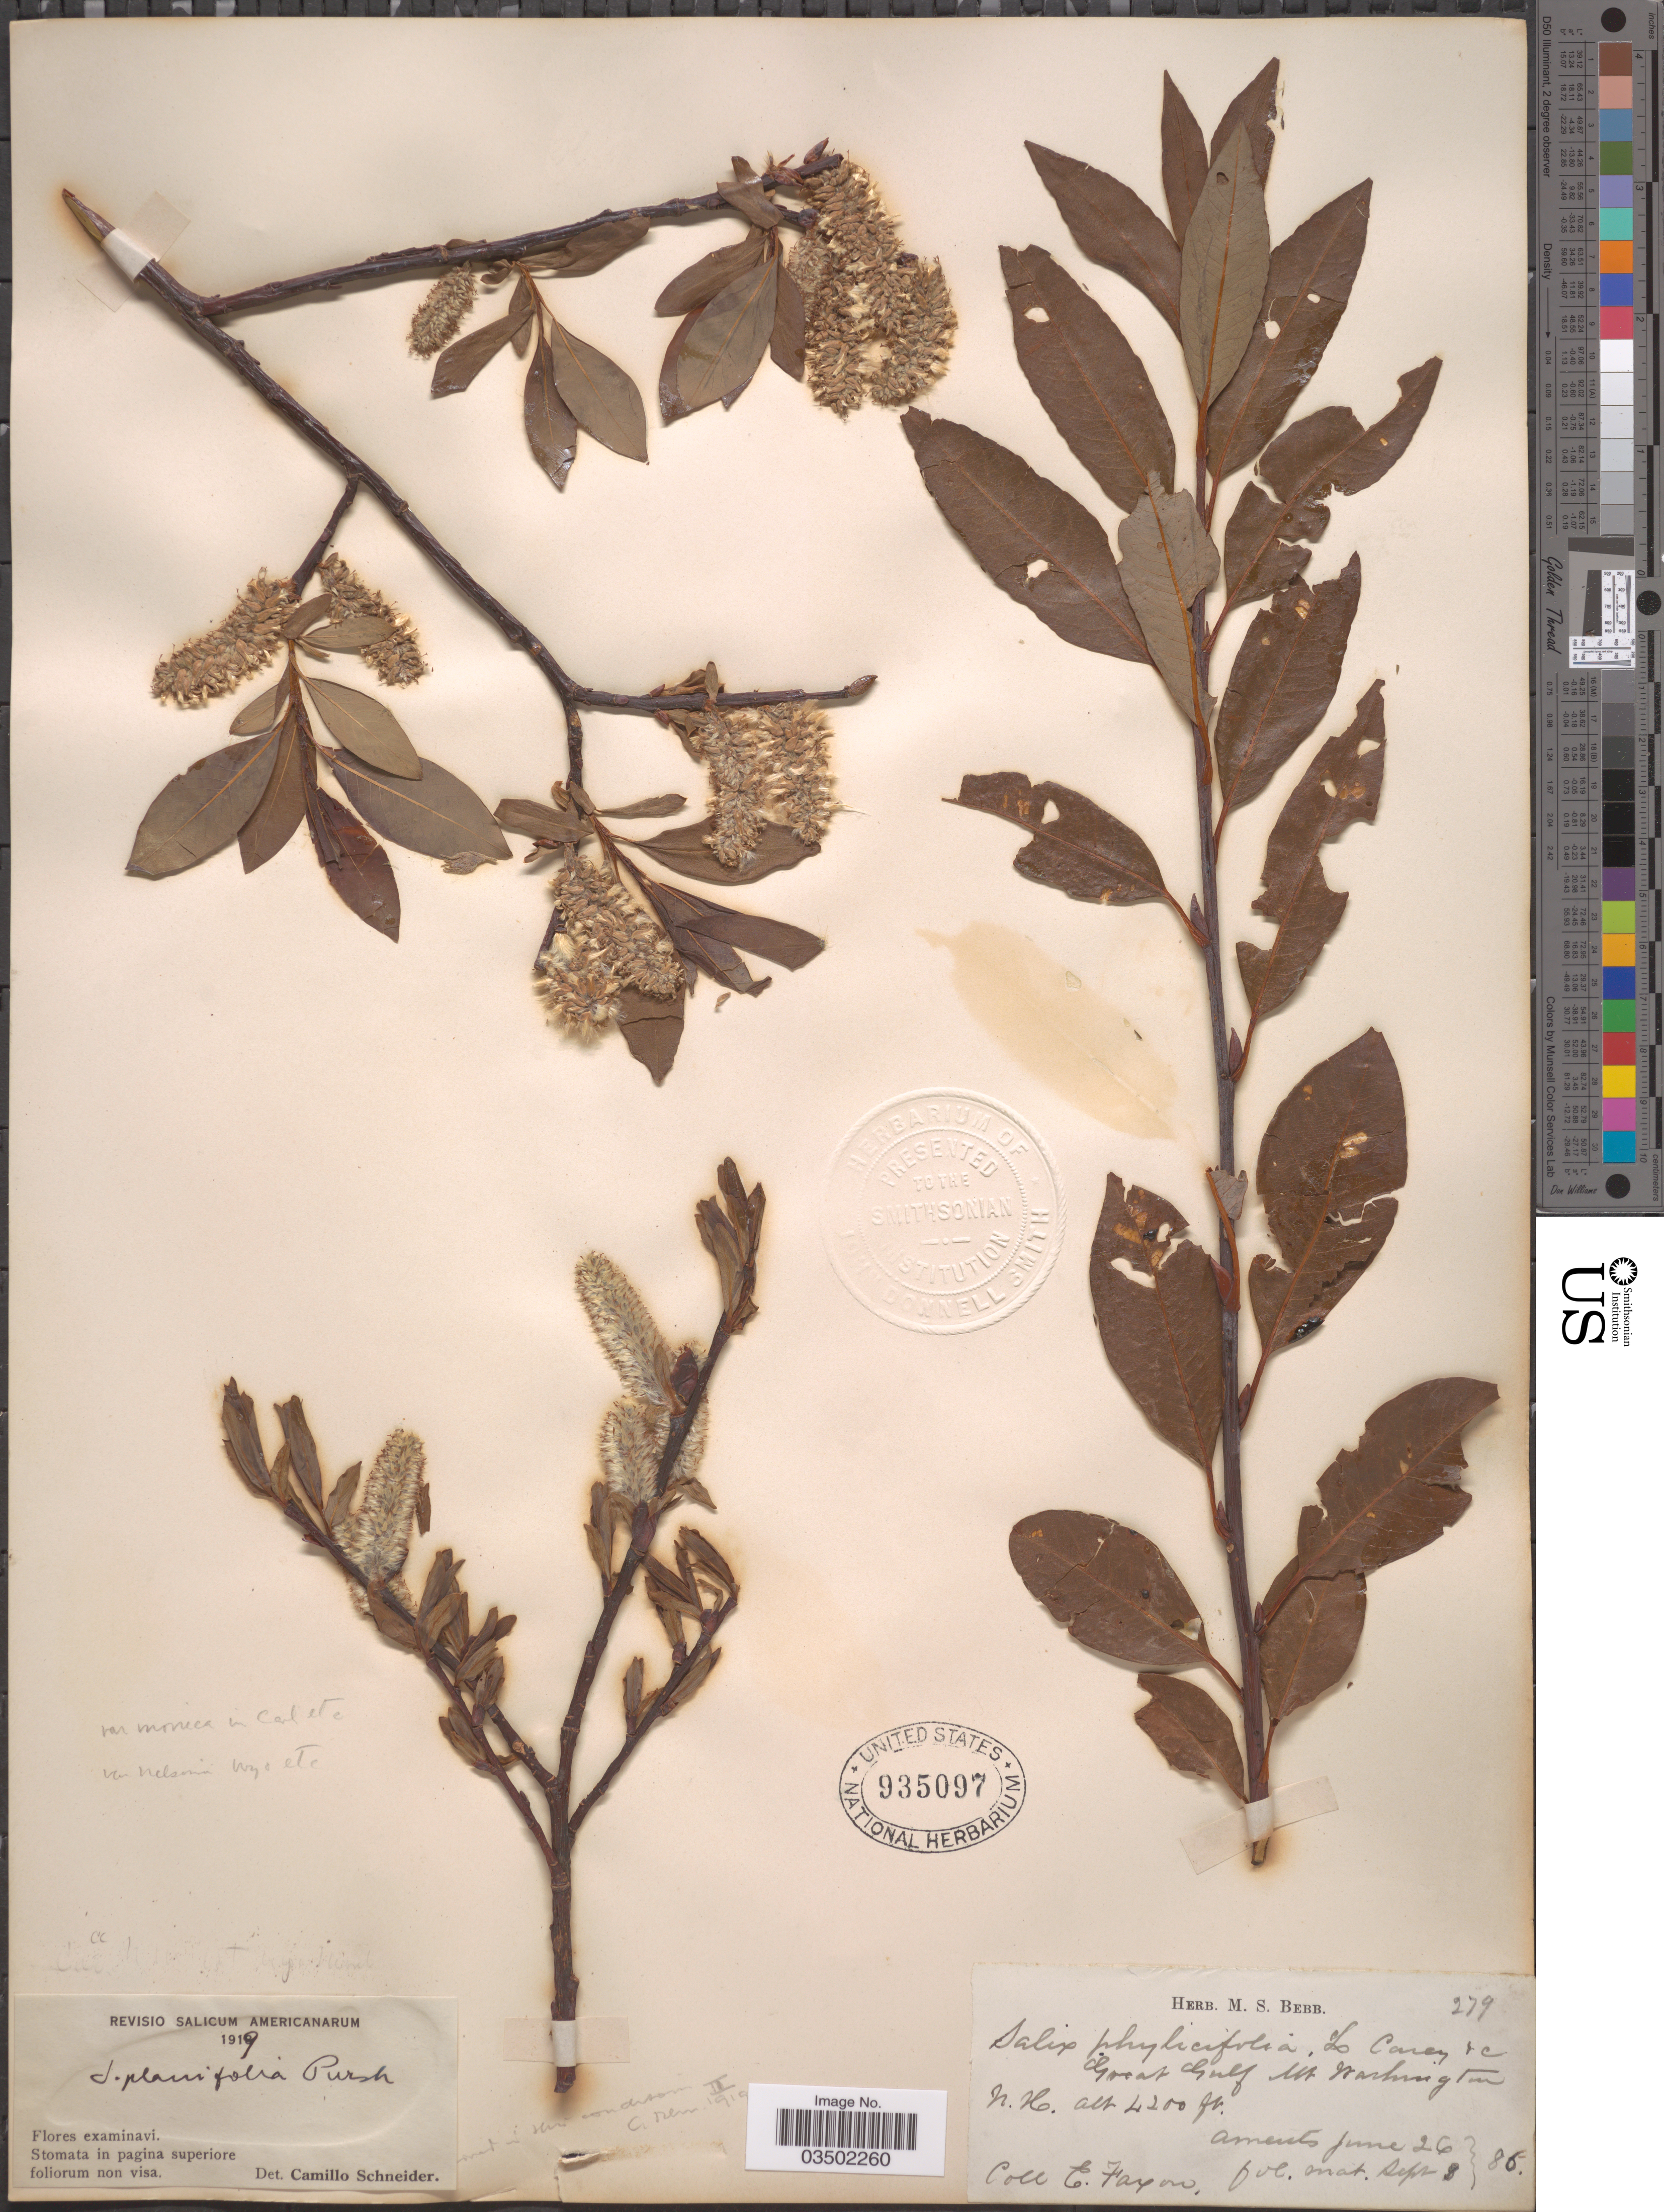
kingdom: Plantae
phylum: Tracheophyta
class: Magnoliopsida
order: Malpighiales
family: Salicaceae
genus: Salix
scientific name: Salix planifolia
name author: Pursh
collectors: E. Faxon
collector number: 279?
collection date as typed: Transcribed d/m/y: 26/6/86 to 8/9/86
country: United States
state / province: New Hampshire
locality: Great Gulf Mt. Washington.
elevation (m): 1280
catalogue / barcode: US 935097